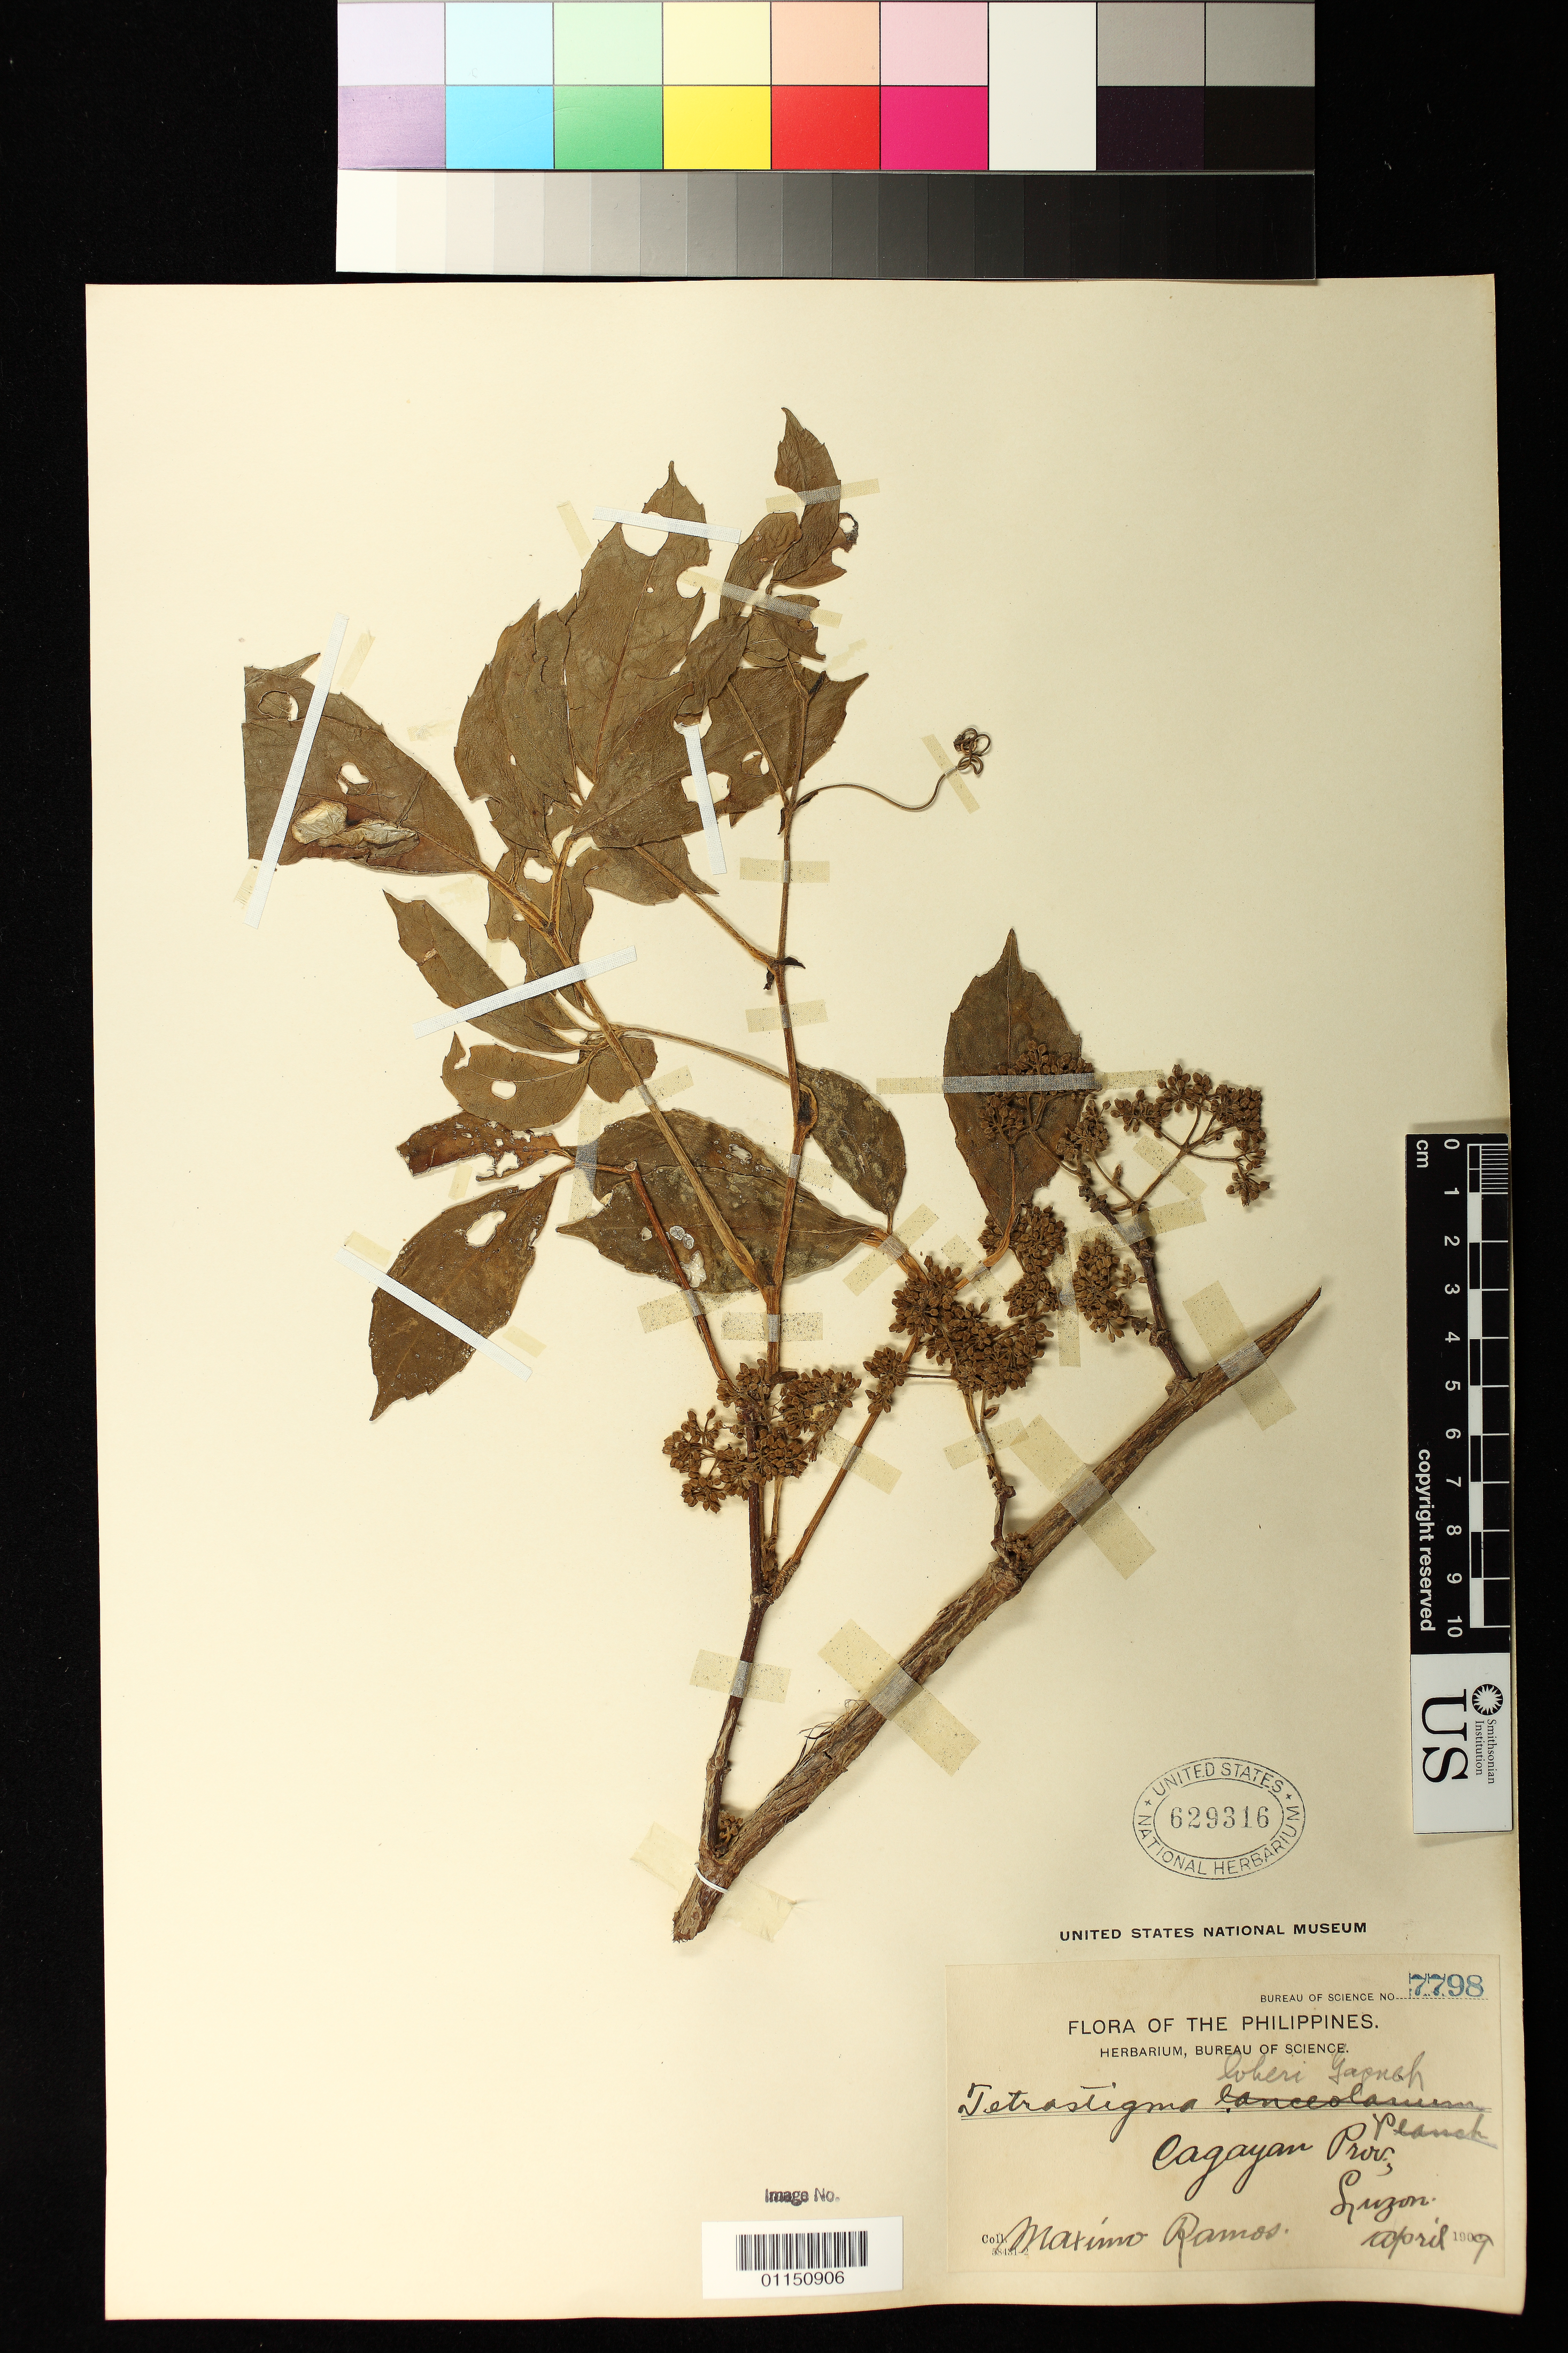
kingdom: Plantae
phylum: Tracheophyta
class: Magnoliopsida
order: Vitales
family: Vitaceae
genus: Tetrastigma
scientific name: Tetrastigma loheri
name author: Gagnep.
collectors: M. Ramos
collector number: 7798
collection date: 1909-04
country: Philippines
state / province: Cagayan Valley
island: Luzon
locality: Cagayan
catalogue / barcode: US 629316